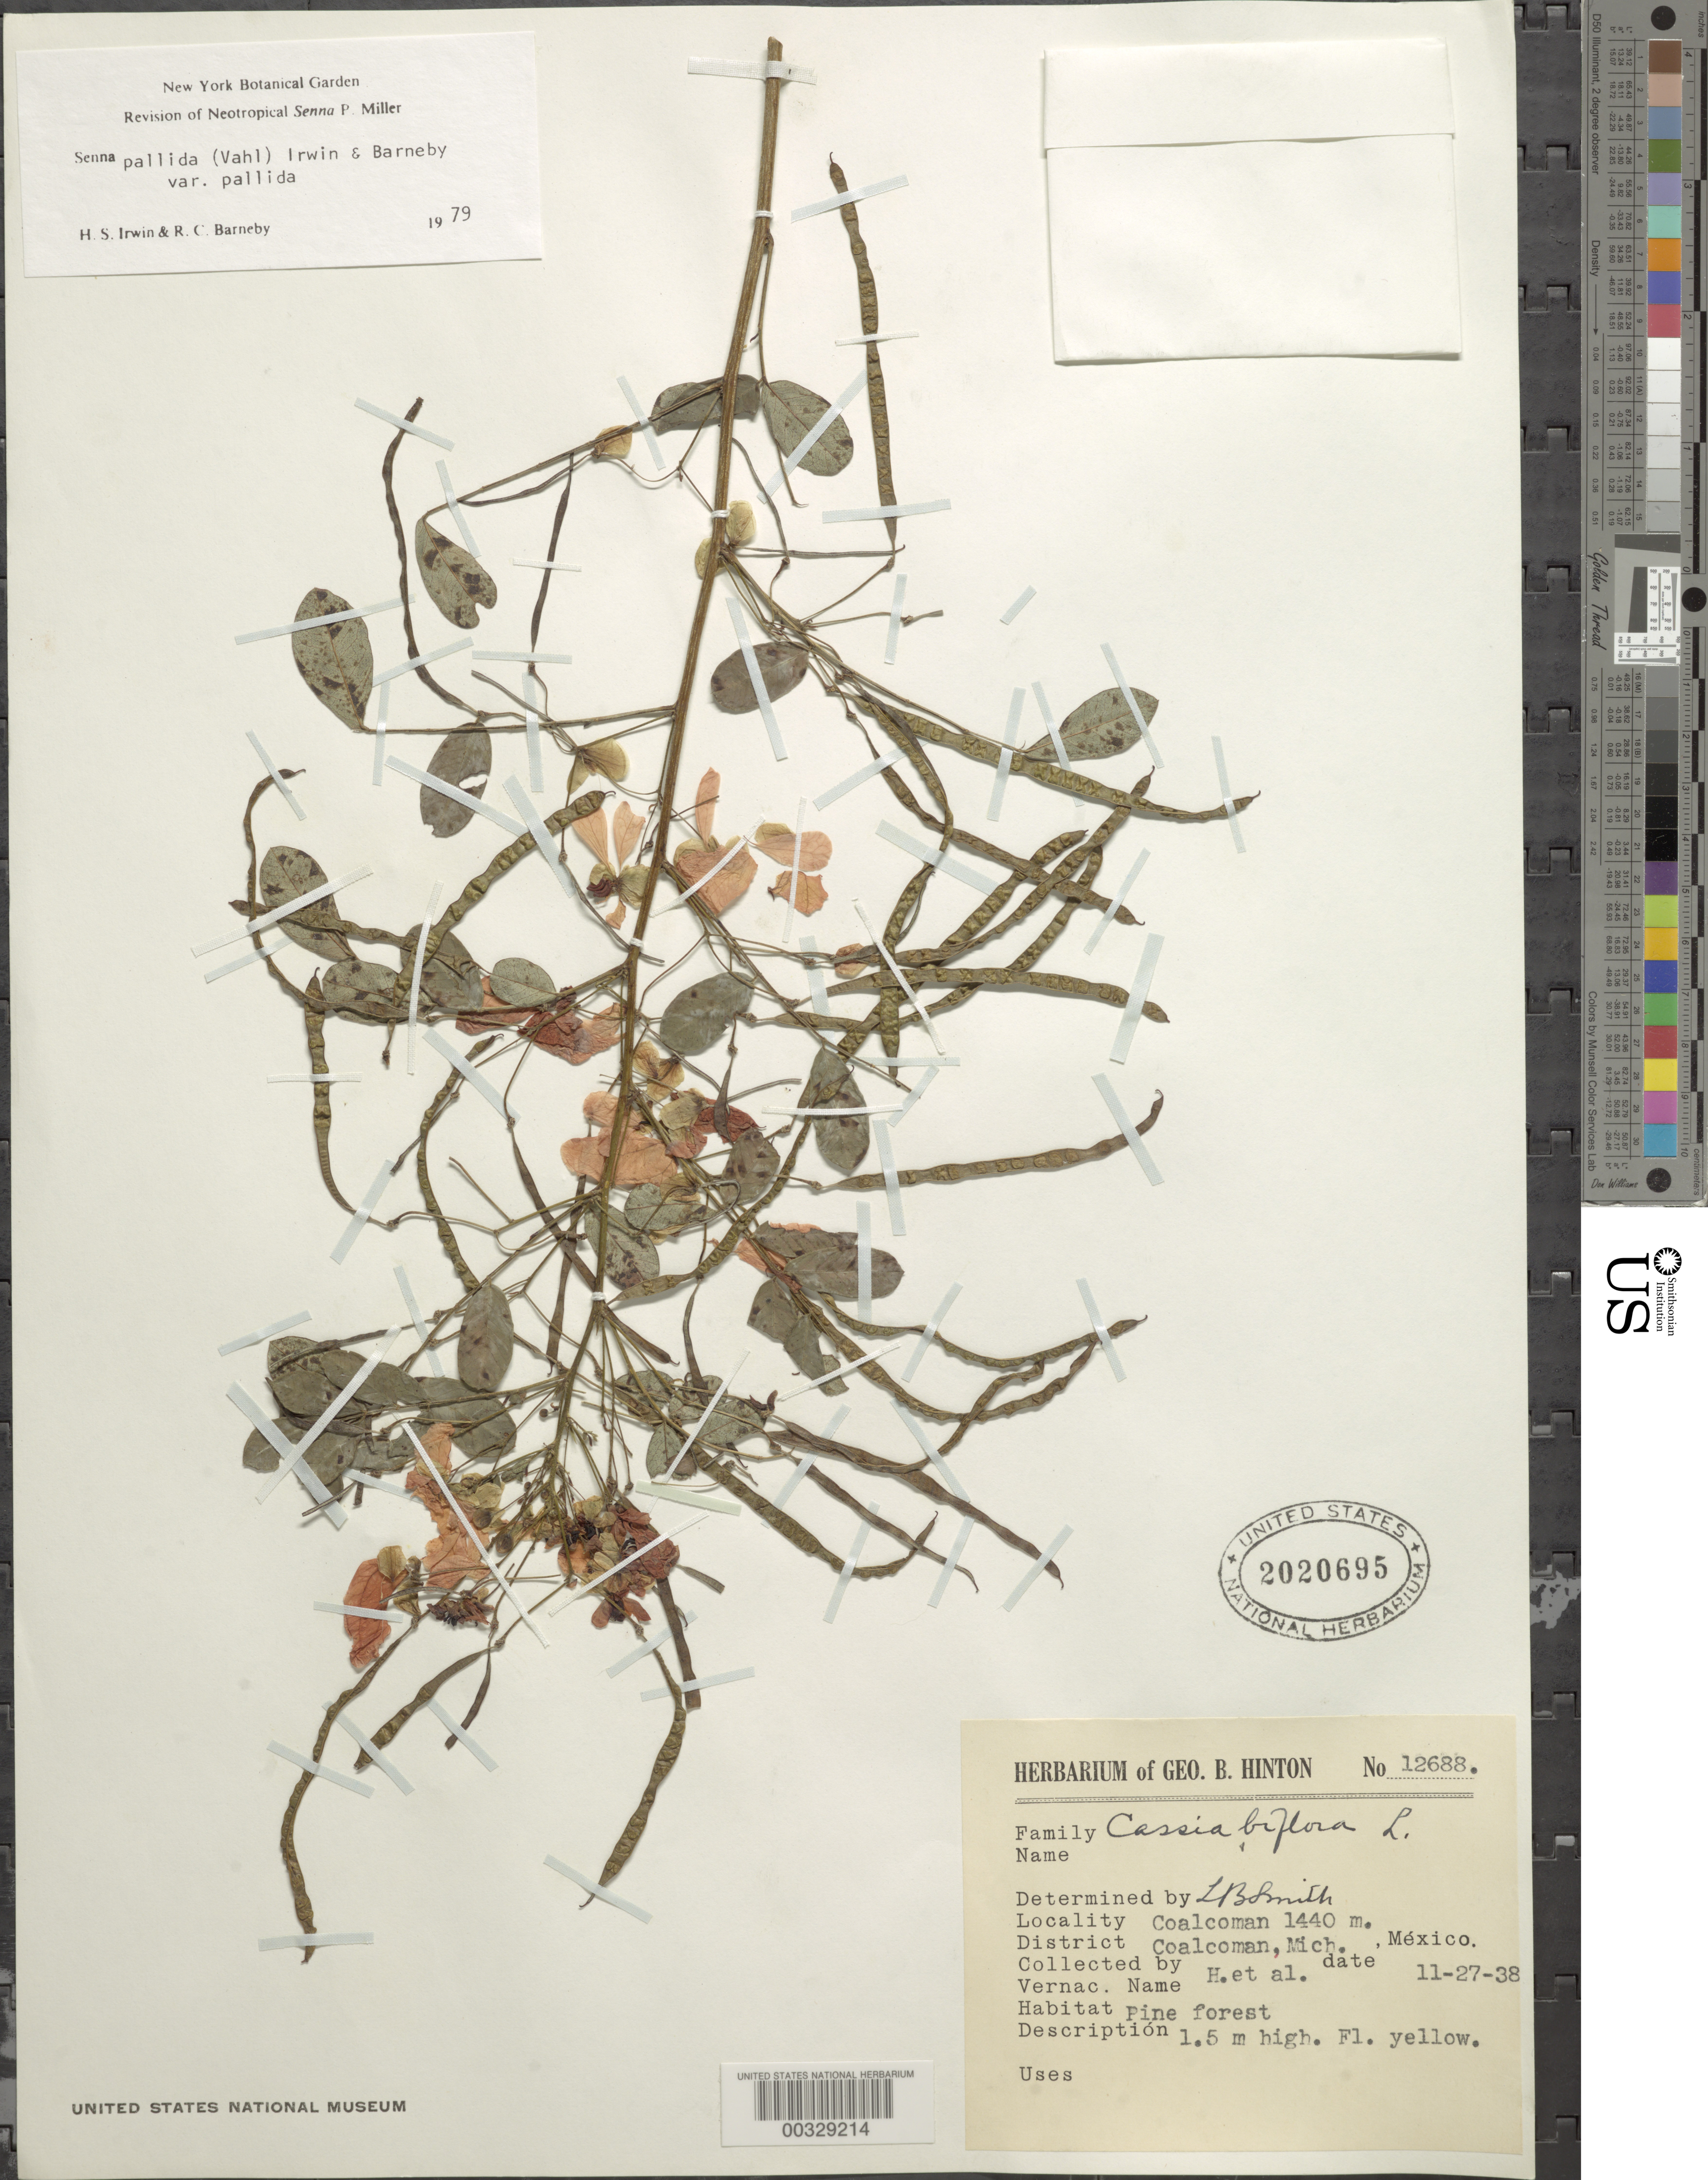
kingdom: Plantae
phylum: Tracheophyta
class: Magnoliopsida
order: Fabales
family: Fabaceae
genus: Senna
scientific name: Senna pallida var. pallida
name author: (Vahl) H.S. Irwin & Barneby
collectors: G. B. Hinton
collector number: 12688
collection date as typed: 27 Nov 1938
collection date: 1938-11-27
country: Mexico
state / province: Michoacán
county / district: Coalcomán De Vazquez Pallares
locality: Coalcomán Mun. (?), Coalcomán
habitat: Forest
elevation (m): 1440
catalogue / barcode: US 2020695